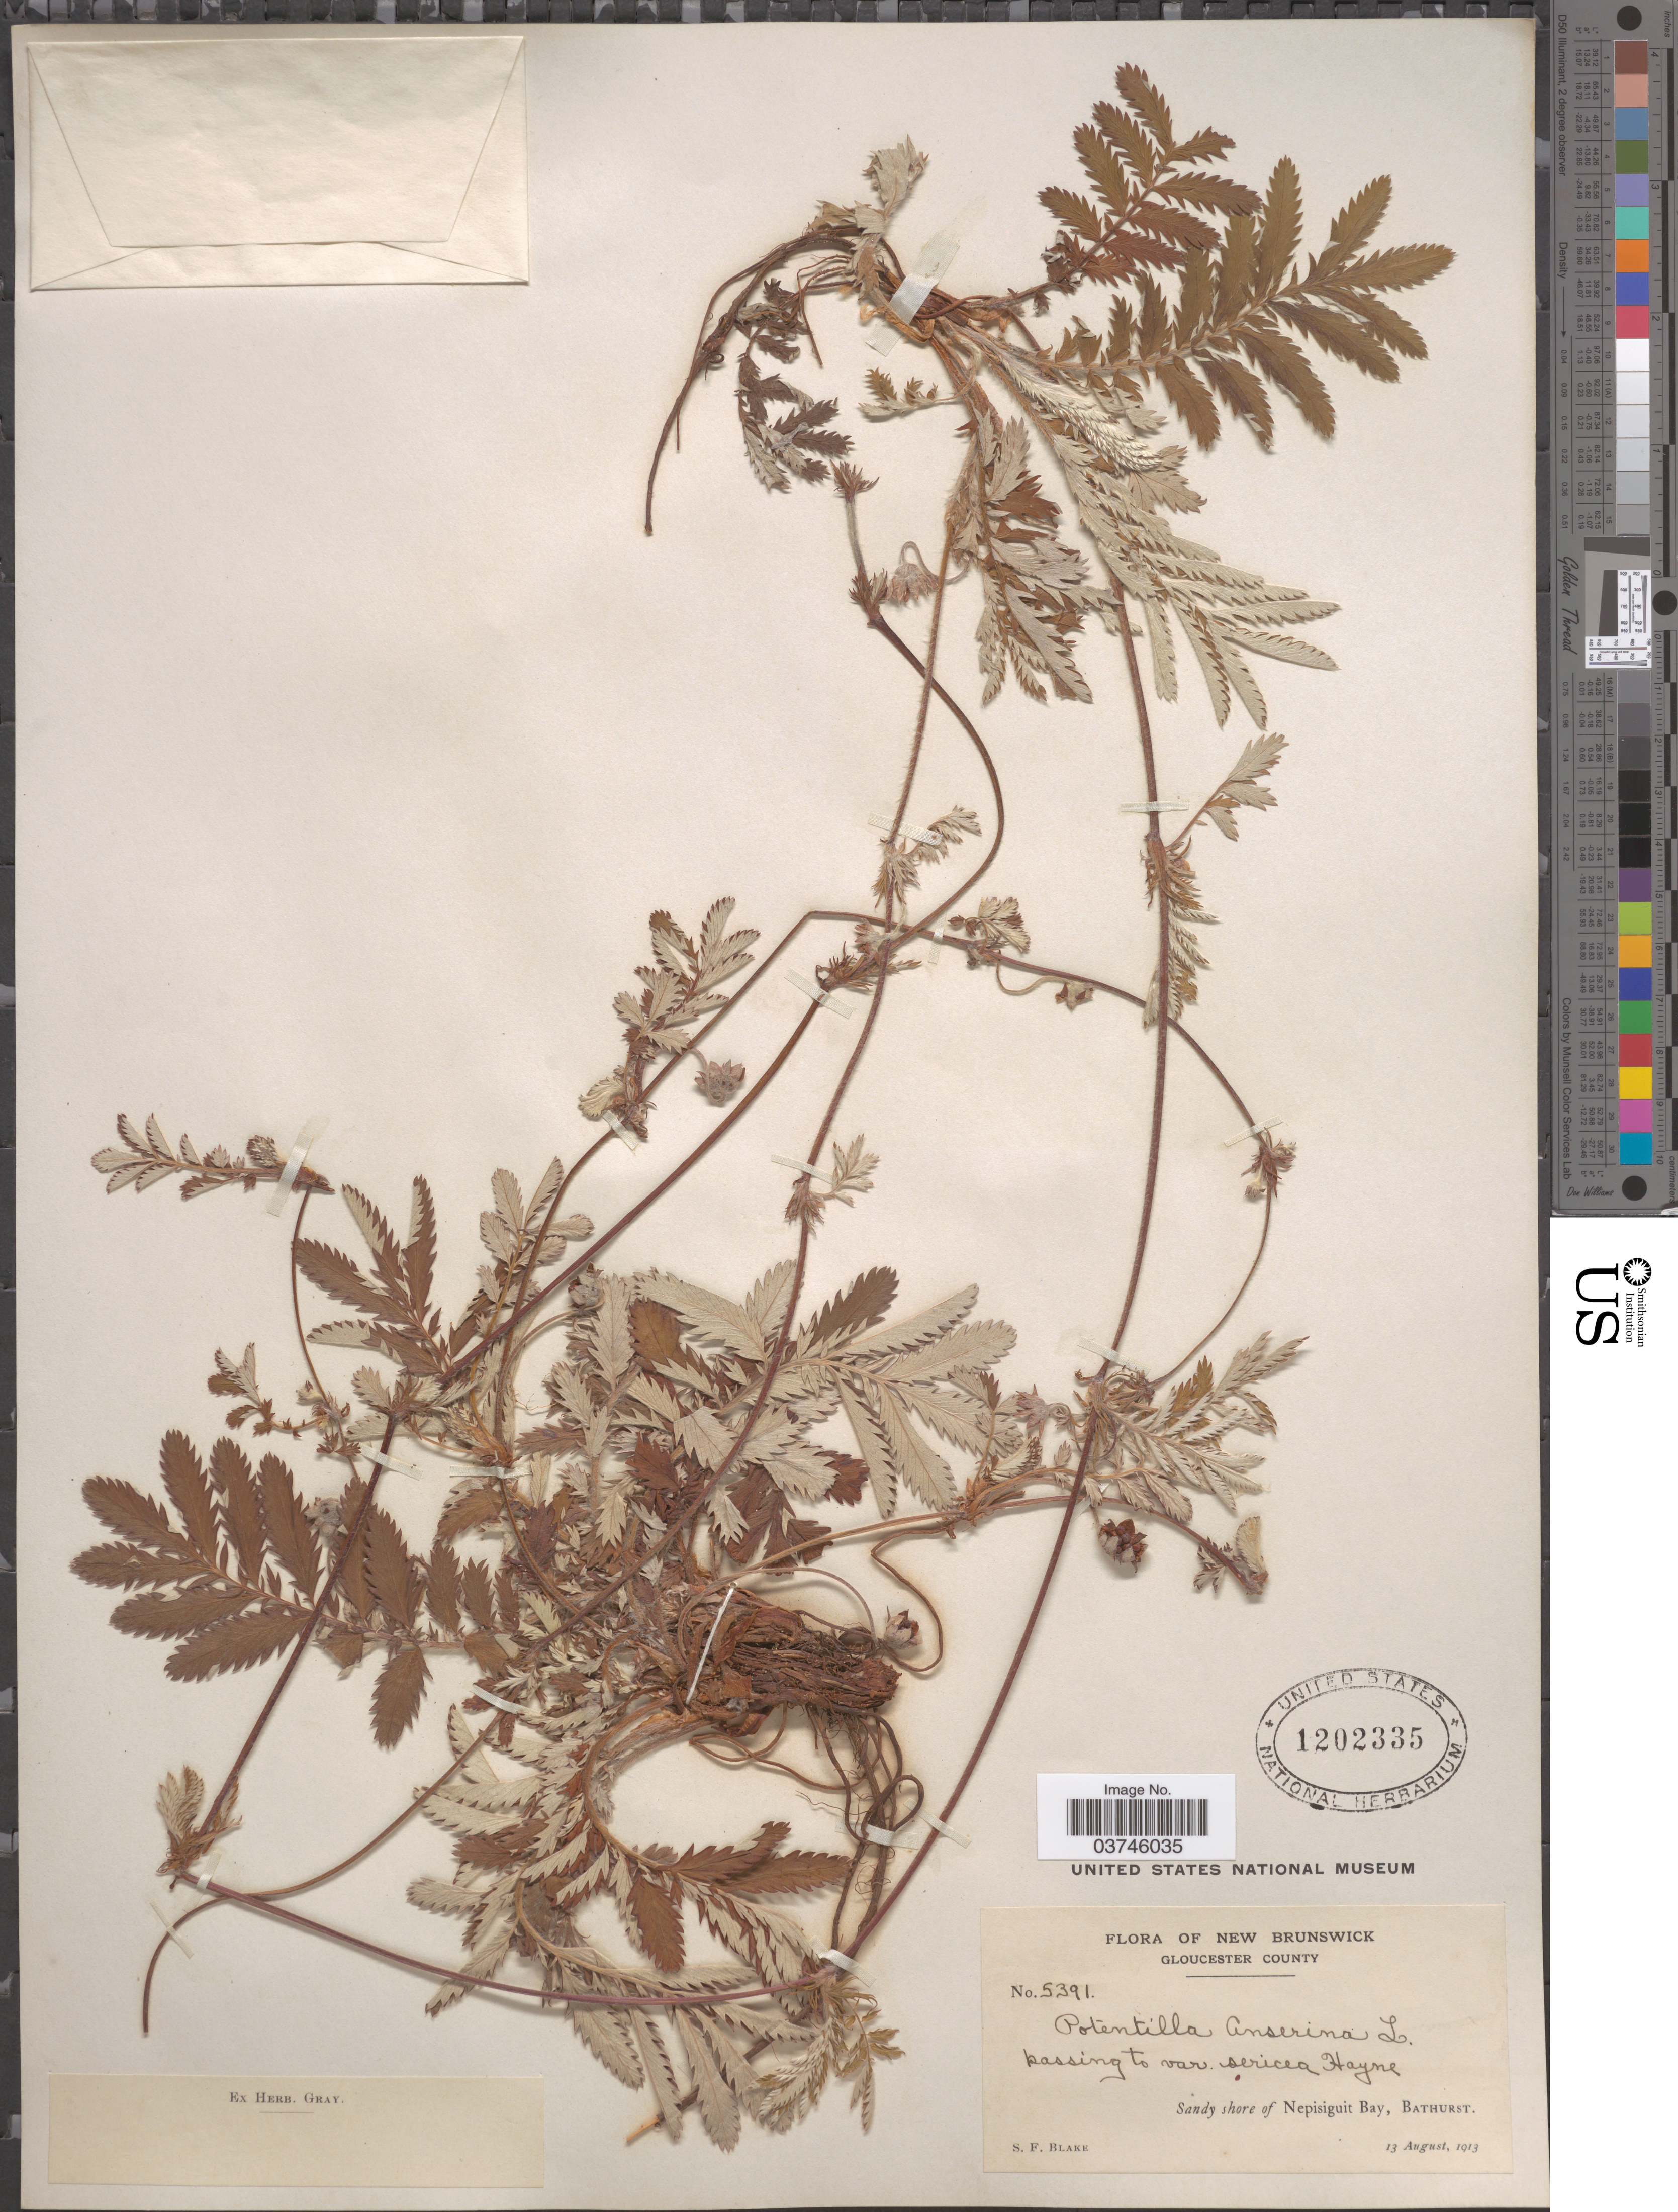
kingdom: Plantae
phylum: Tracheophyta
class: Magnoliopsida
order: Rosales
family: Rosaceae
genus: Argentina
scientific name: Argentina anserina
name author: (L.) Rydb.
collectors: S. Blake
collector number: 5391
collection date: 1913-08-13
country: Canada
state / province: New Brunswick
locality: Gloucester County. Sandy shore of Nepisiguit Bay, Bathurst.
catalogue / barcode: US 1202335